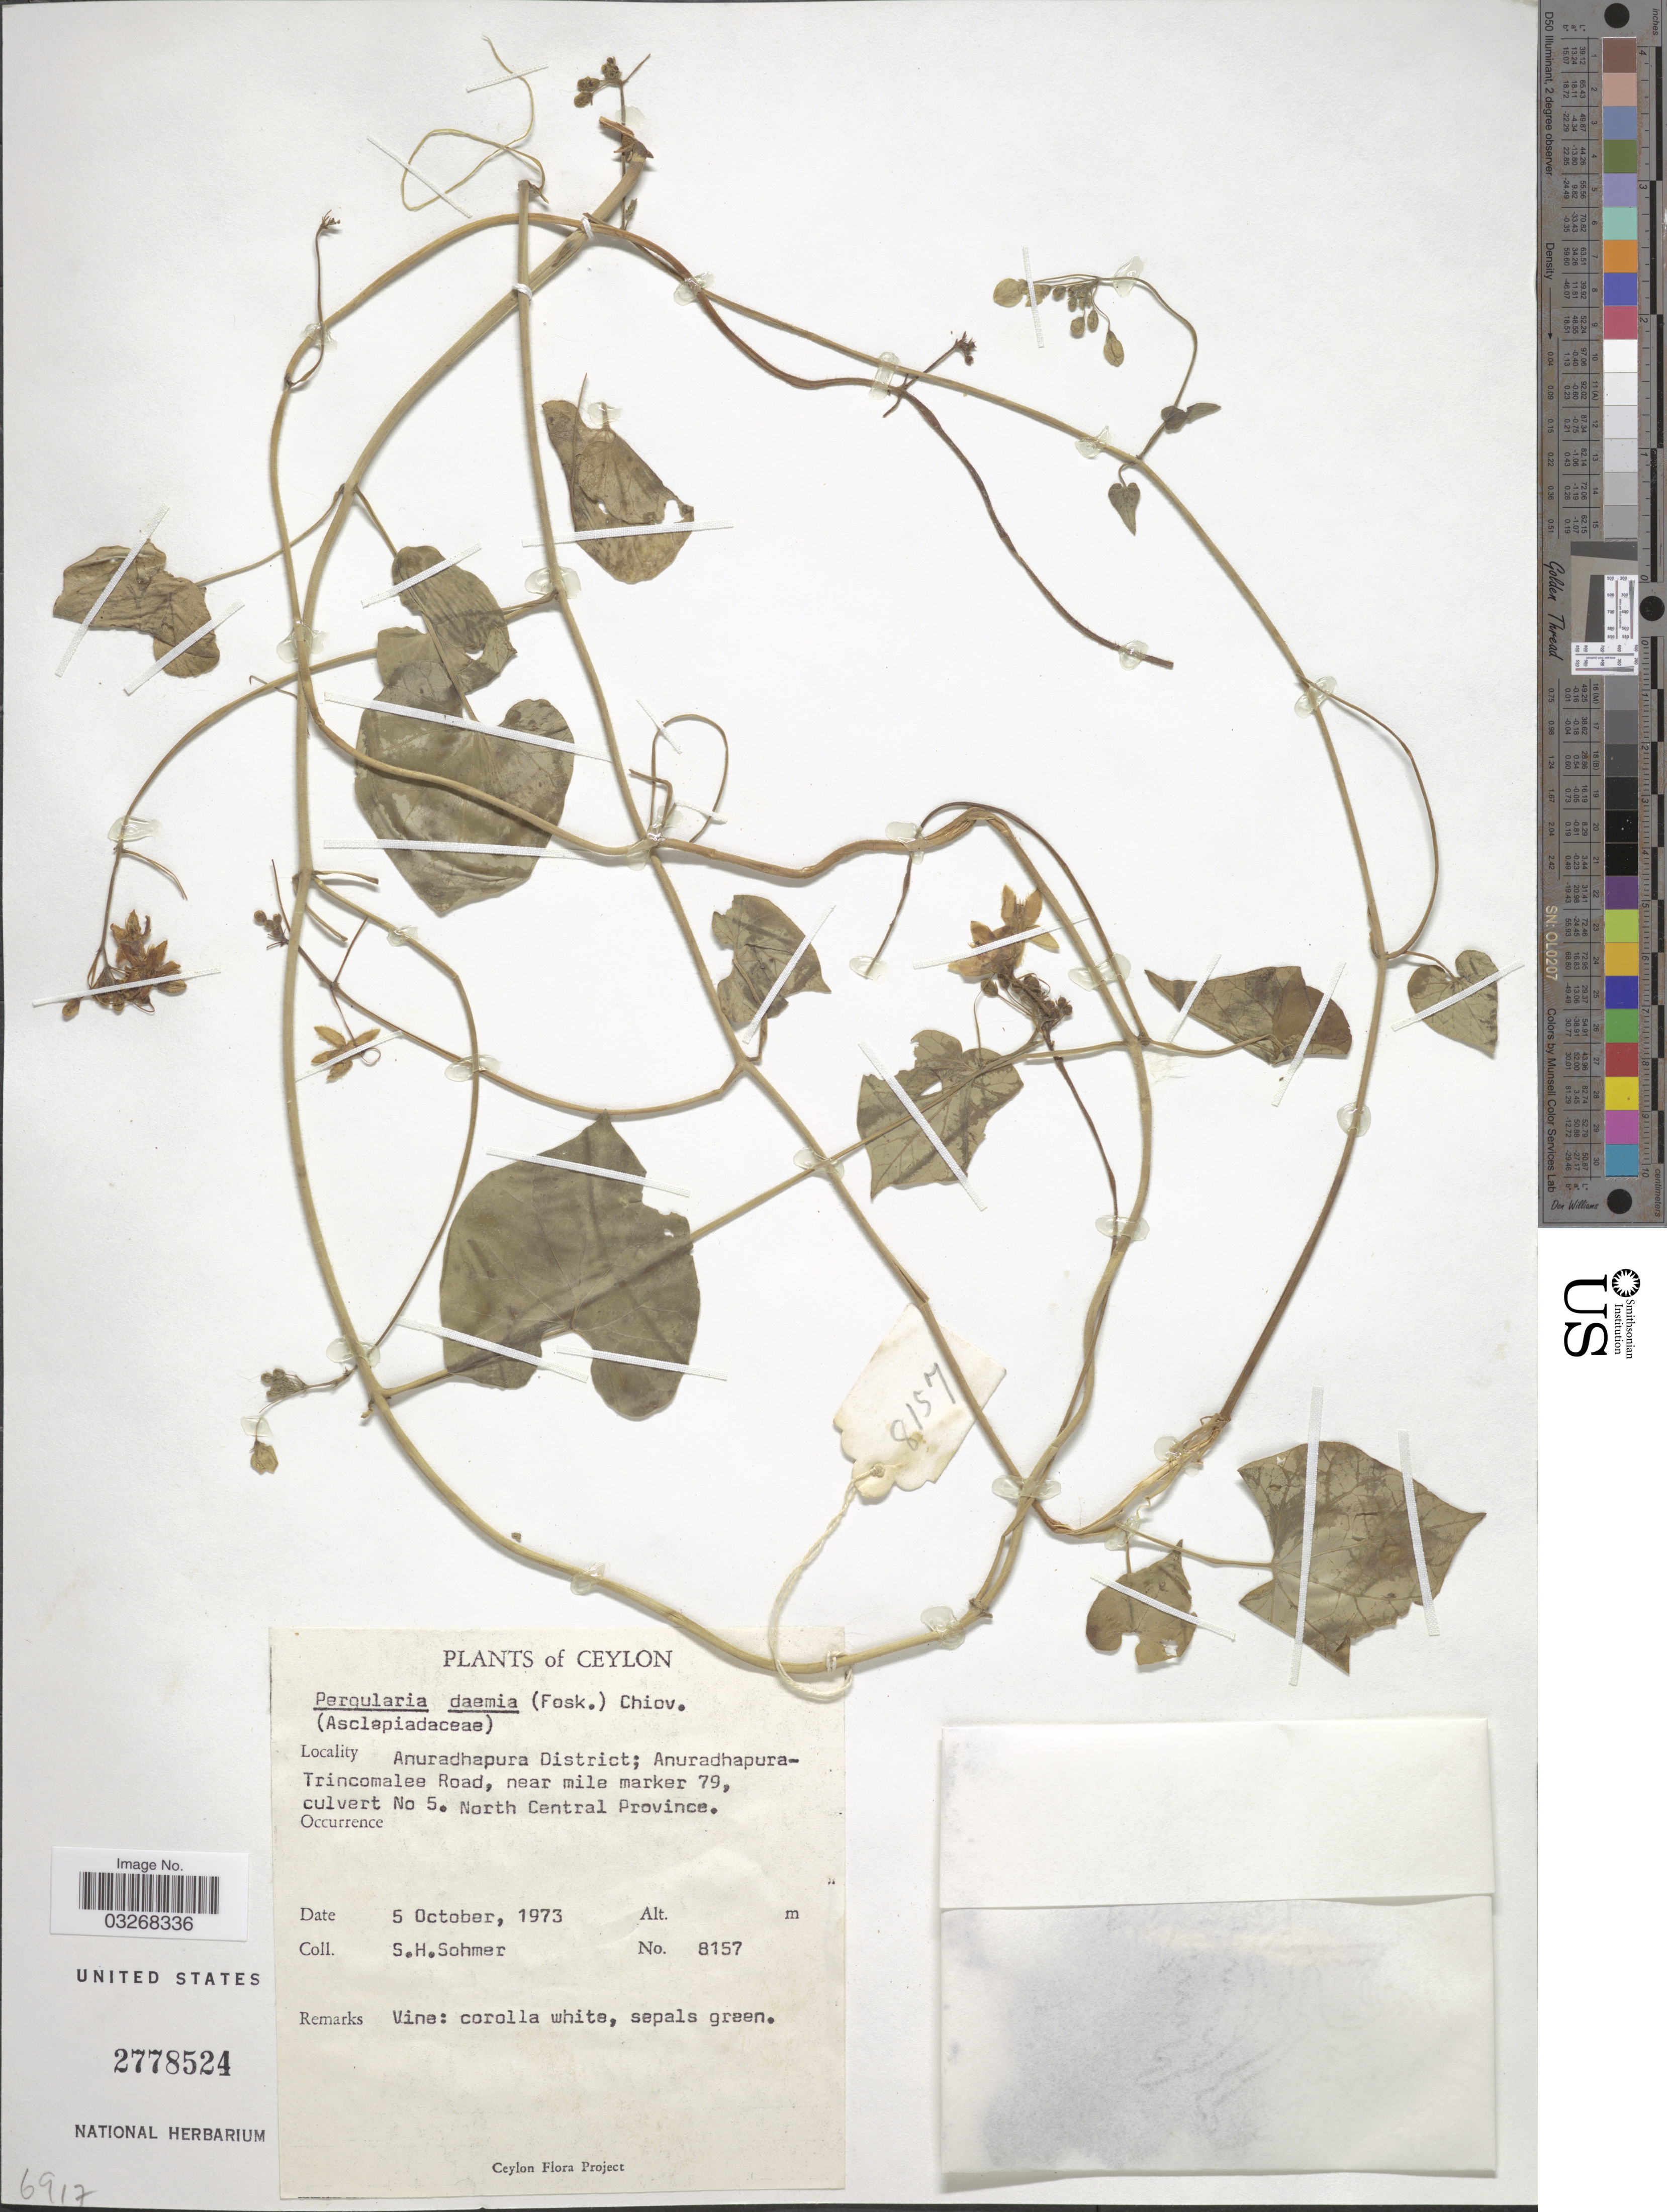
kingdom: Plantae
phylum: Tracheophyta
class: Magnoliopsida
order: Gentianales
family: Apocynaceae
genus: Pergularia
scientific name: Pergularia daemia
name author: (Forssk.) Chiov.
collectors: S. H. Sohmer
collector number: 8157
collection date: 1973-10-05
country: Sri Lanka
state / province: North Central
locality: Ceylon. Anuradhapura District; Anuradhapura-Trincomalee Road, near mile marker 79, culvert No 5.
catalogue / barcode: US 2778524